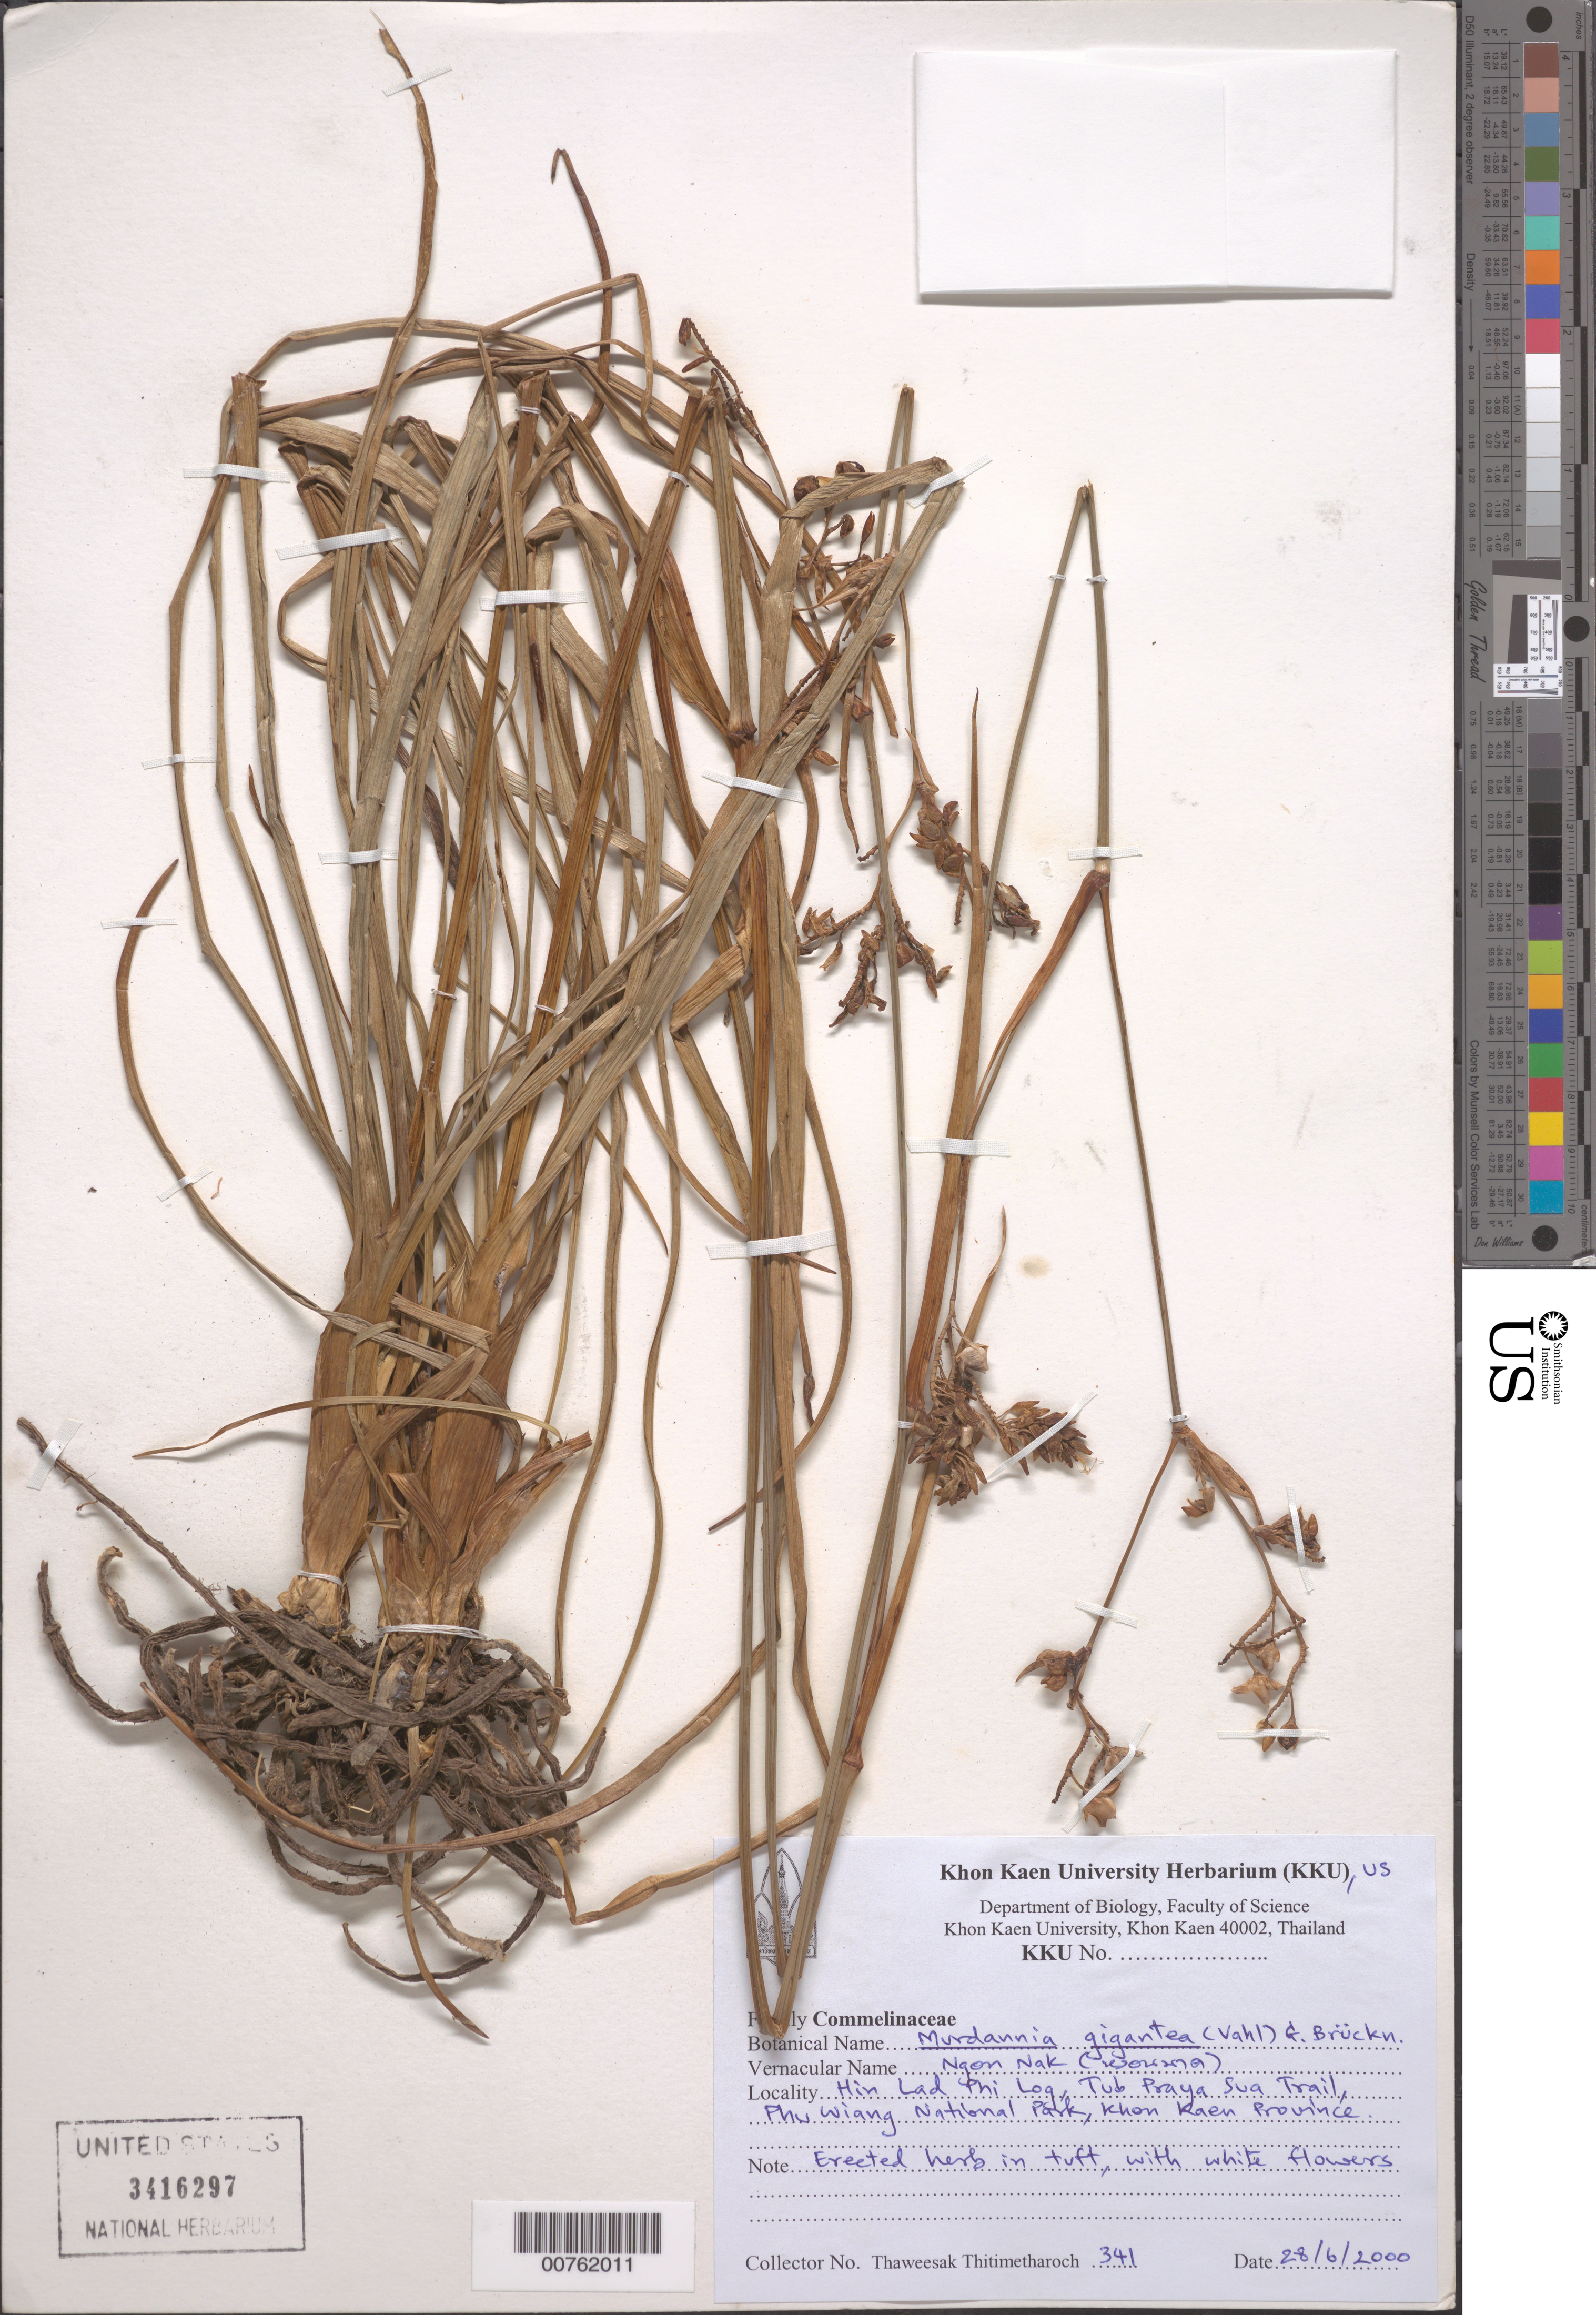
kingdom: Plantae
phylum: Tracheophyta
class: Liliopsida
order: Commelinales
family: Commelinaceae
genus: Murdannia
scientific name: Murdannia gigantea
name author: (Vahl) G. Brückn.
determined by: Faden, Robert B., (US), Smithsonian Institution - National Museum of Natural History (UNITED STATES)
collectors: T. Thitimetharoch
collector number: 341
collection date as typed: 28 Jun 2000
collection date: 2000-06-28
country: Thailand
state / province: Khon Kaen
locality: Hin Lad Phi Log, Tub Praya Sue Trail, Phu Wiang National Park.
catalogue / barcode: US 3416297